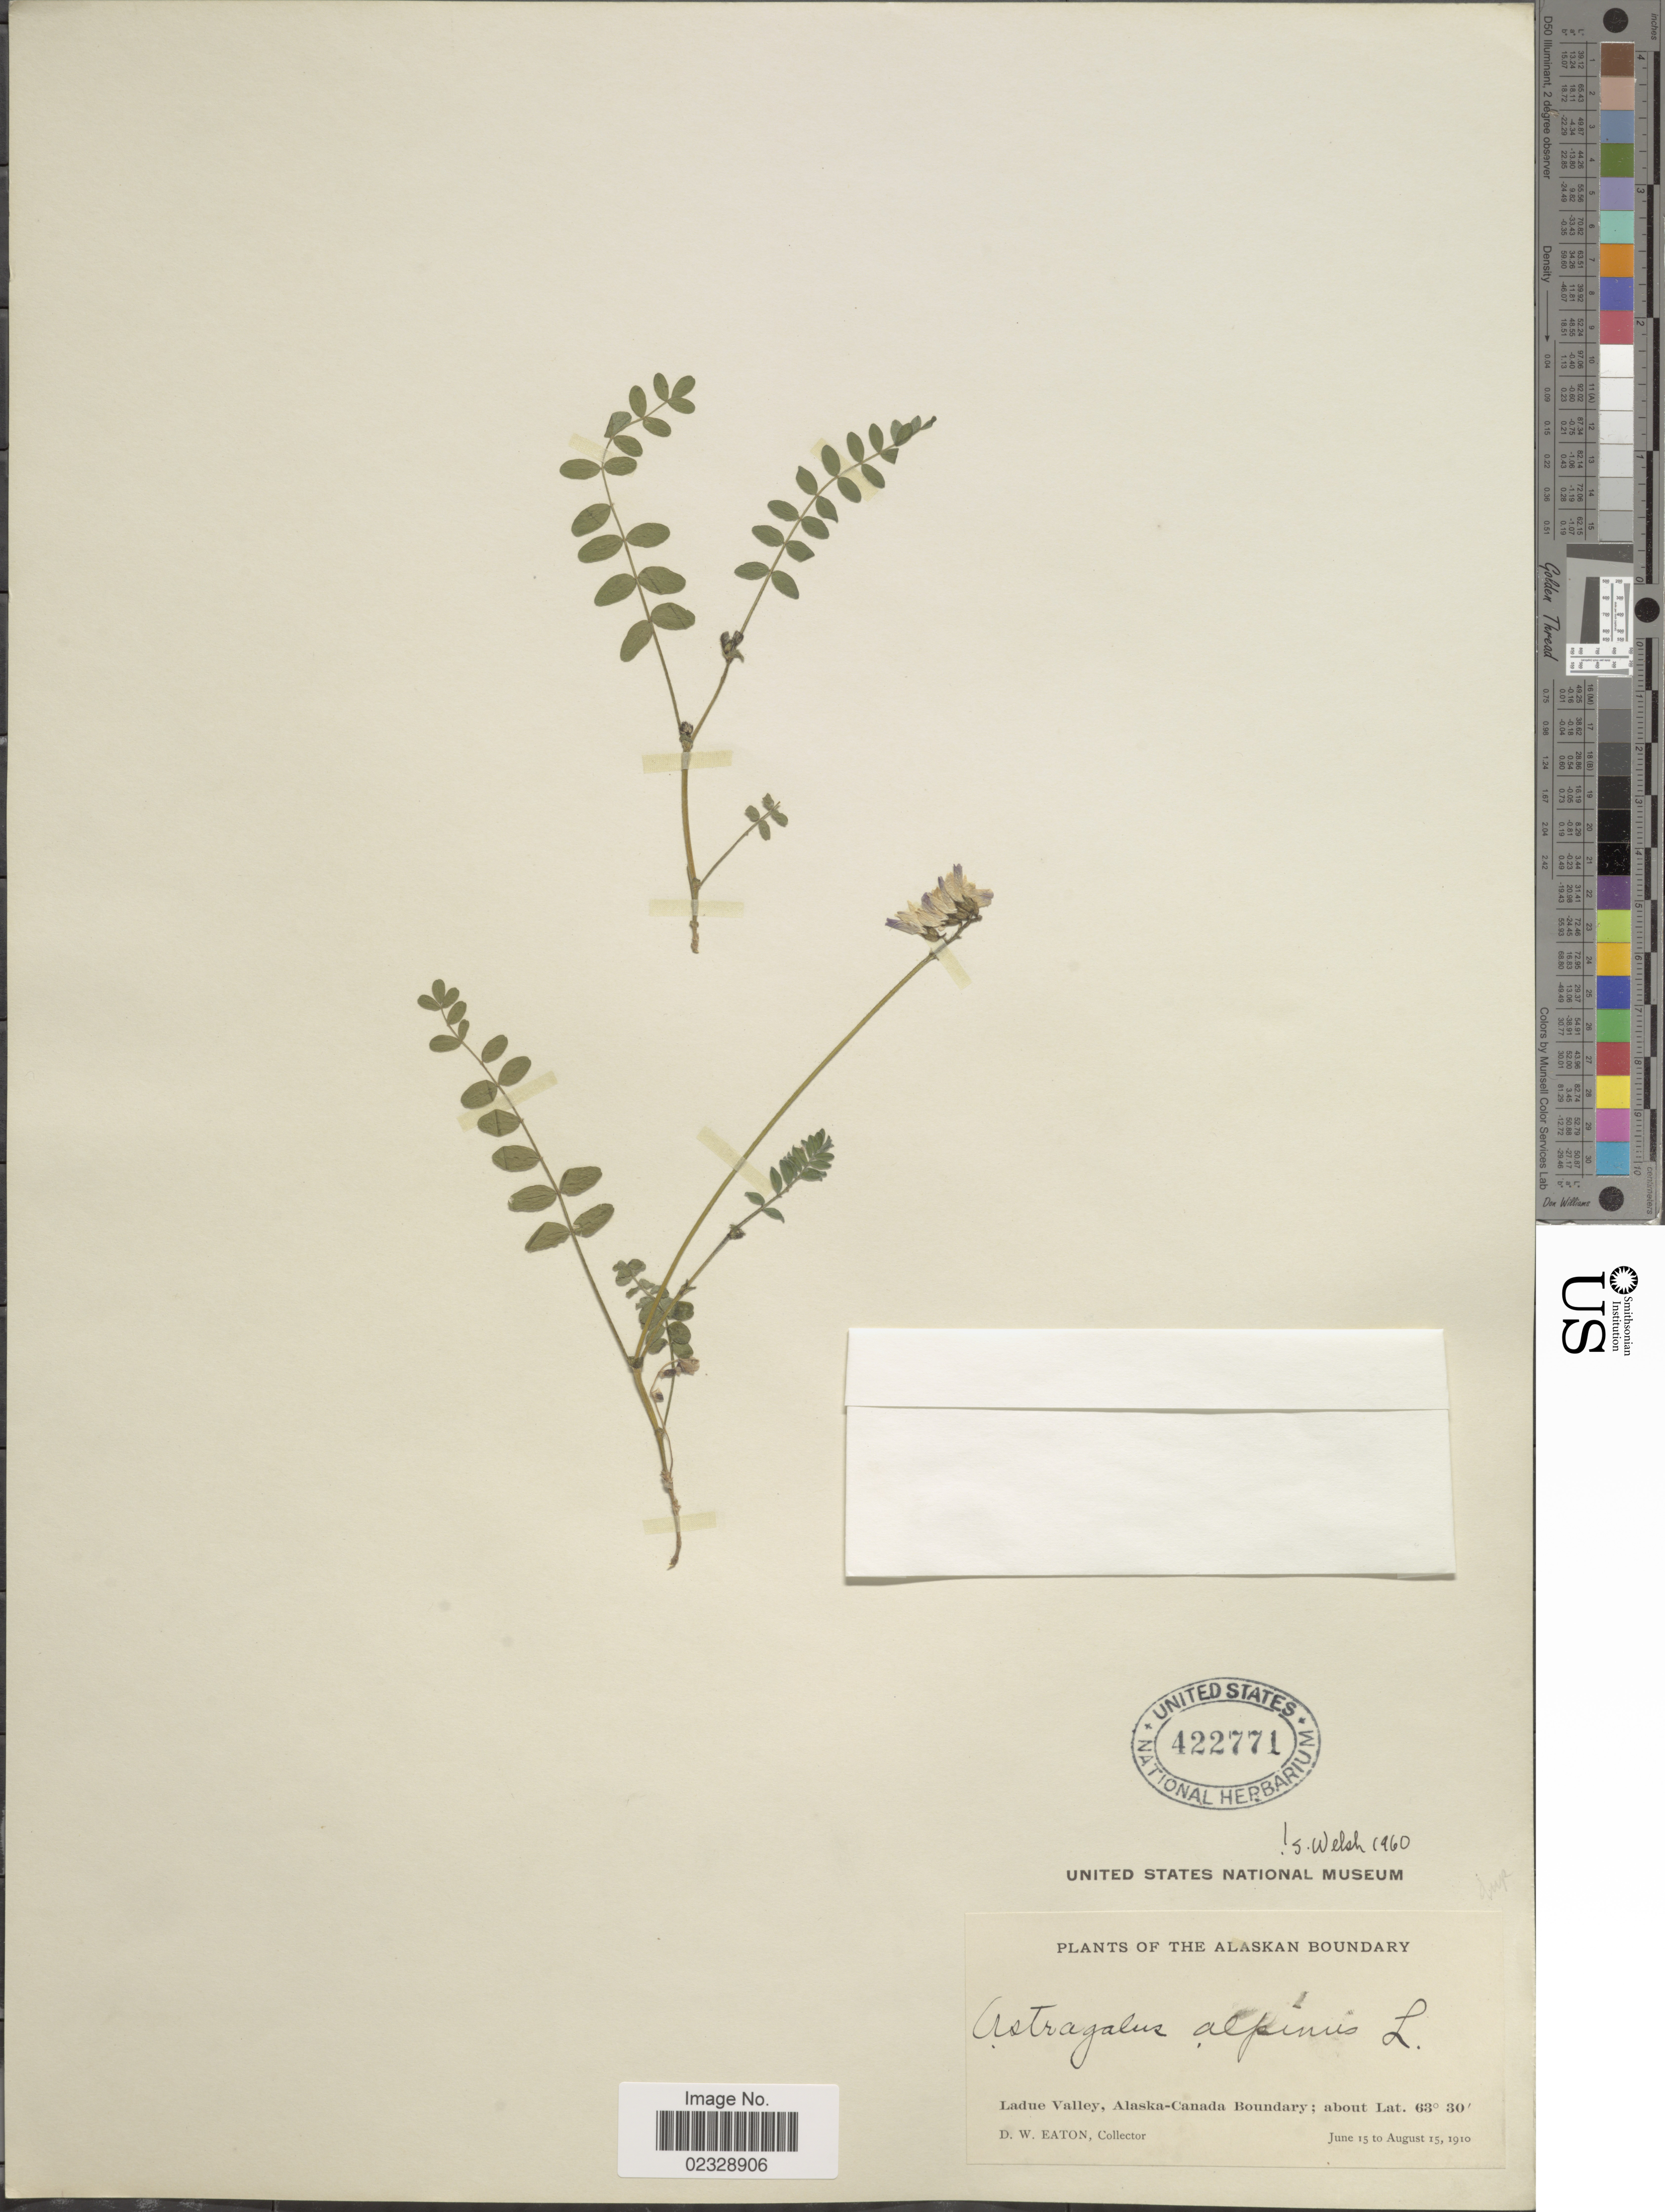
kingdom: Plantae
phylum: Tracheophyta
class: Magnoliopsida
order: Fabales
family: Fabaceae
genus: Astragalus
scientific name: Astragalus alpinus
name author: L.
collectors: D. Eaton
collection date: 1910-06-15/1910-08-15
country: United States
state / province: Alaska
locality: The Alaska Boundary, Ladue Valley, Alaska-Canada Boundary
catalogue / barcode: US 422771